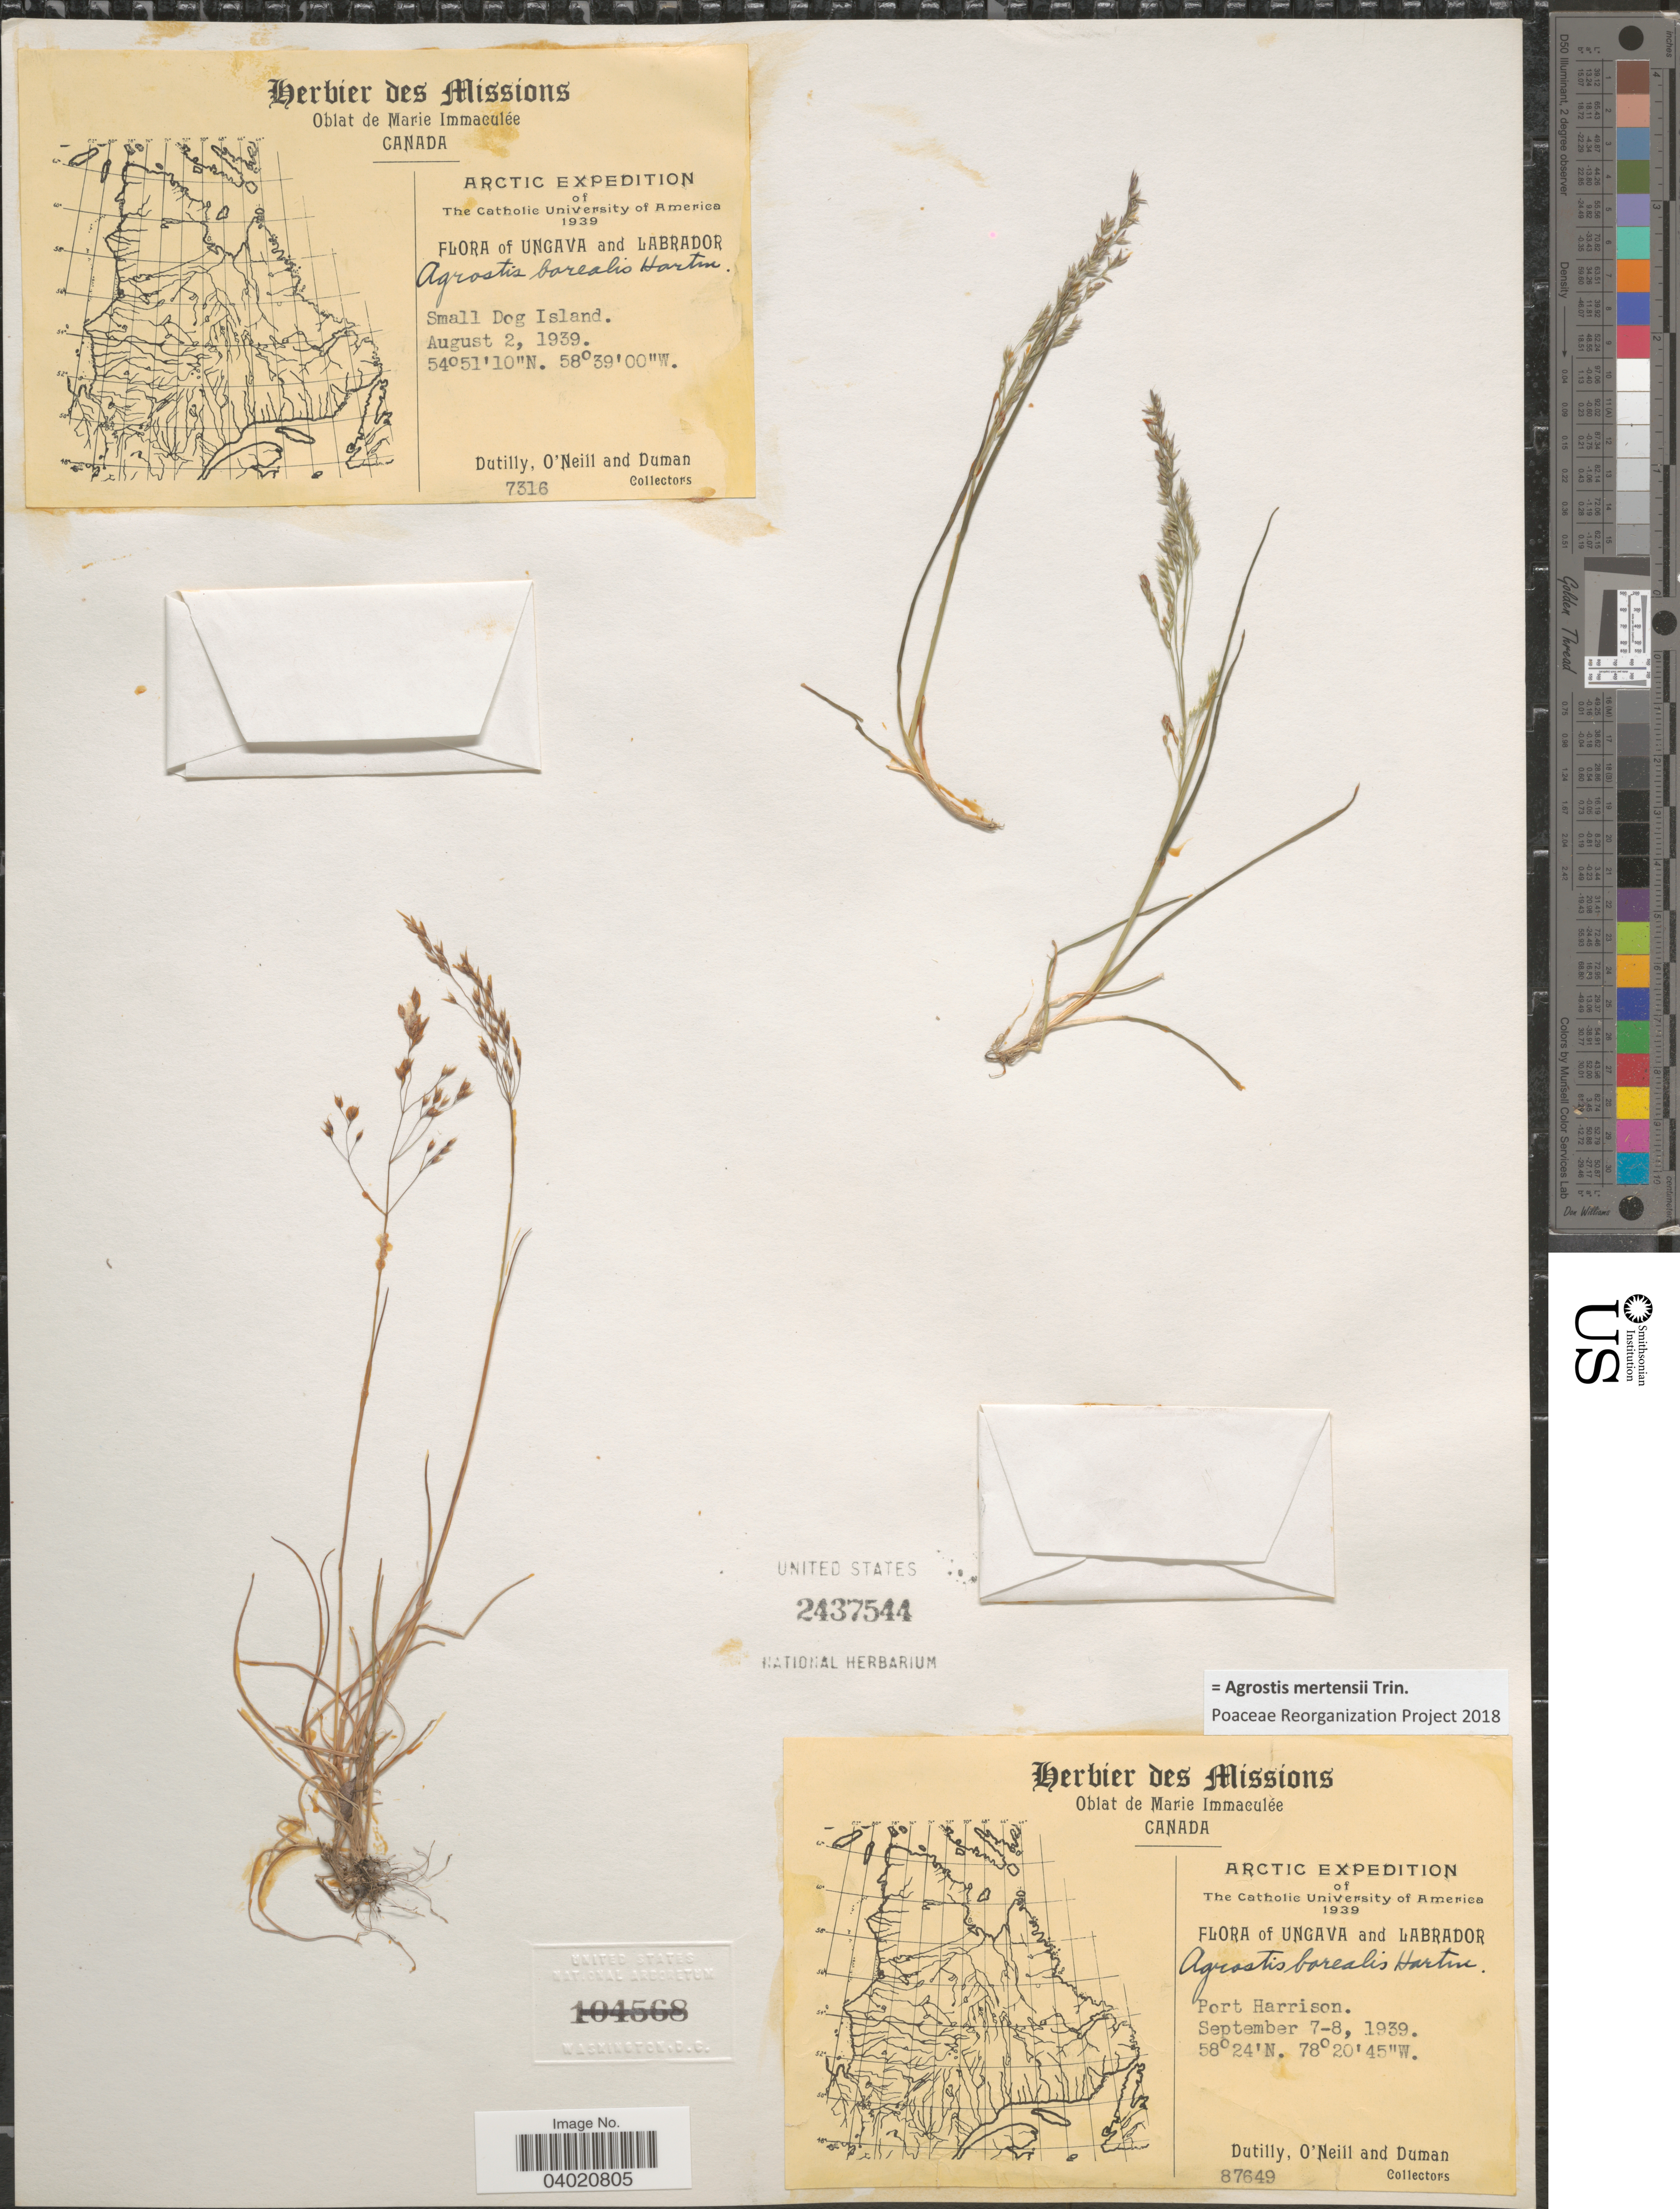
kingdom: Plantae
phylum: Tracheophyta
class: Liliopsida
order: Poales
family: Poaceae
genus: Agrostis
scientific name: Agrostis mertensii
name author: Trin.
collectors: -. Dutilly, O' Neill & -. Duman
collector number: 7316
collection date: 1939-08-02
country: Canada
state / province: Newfoundland and Labrador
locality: Ungava and Labrador. Small Dog Island.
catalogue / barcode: US 2437544-2